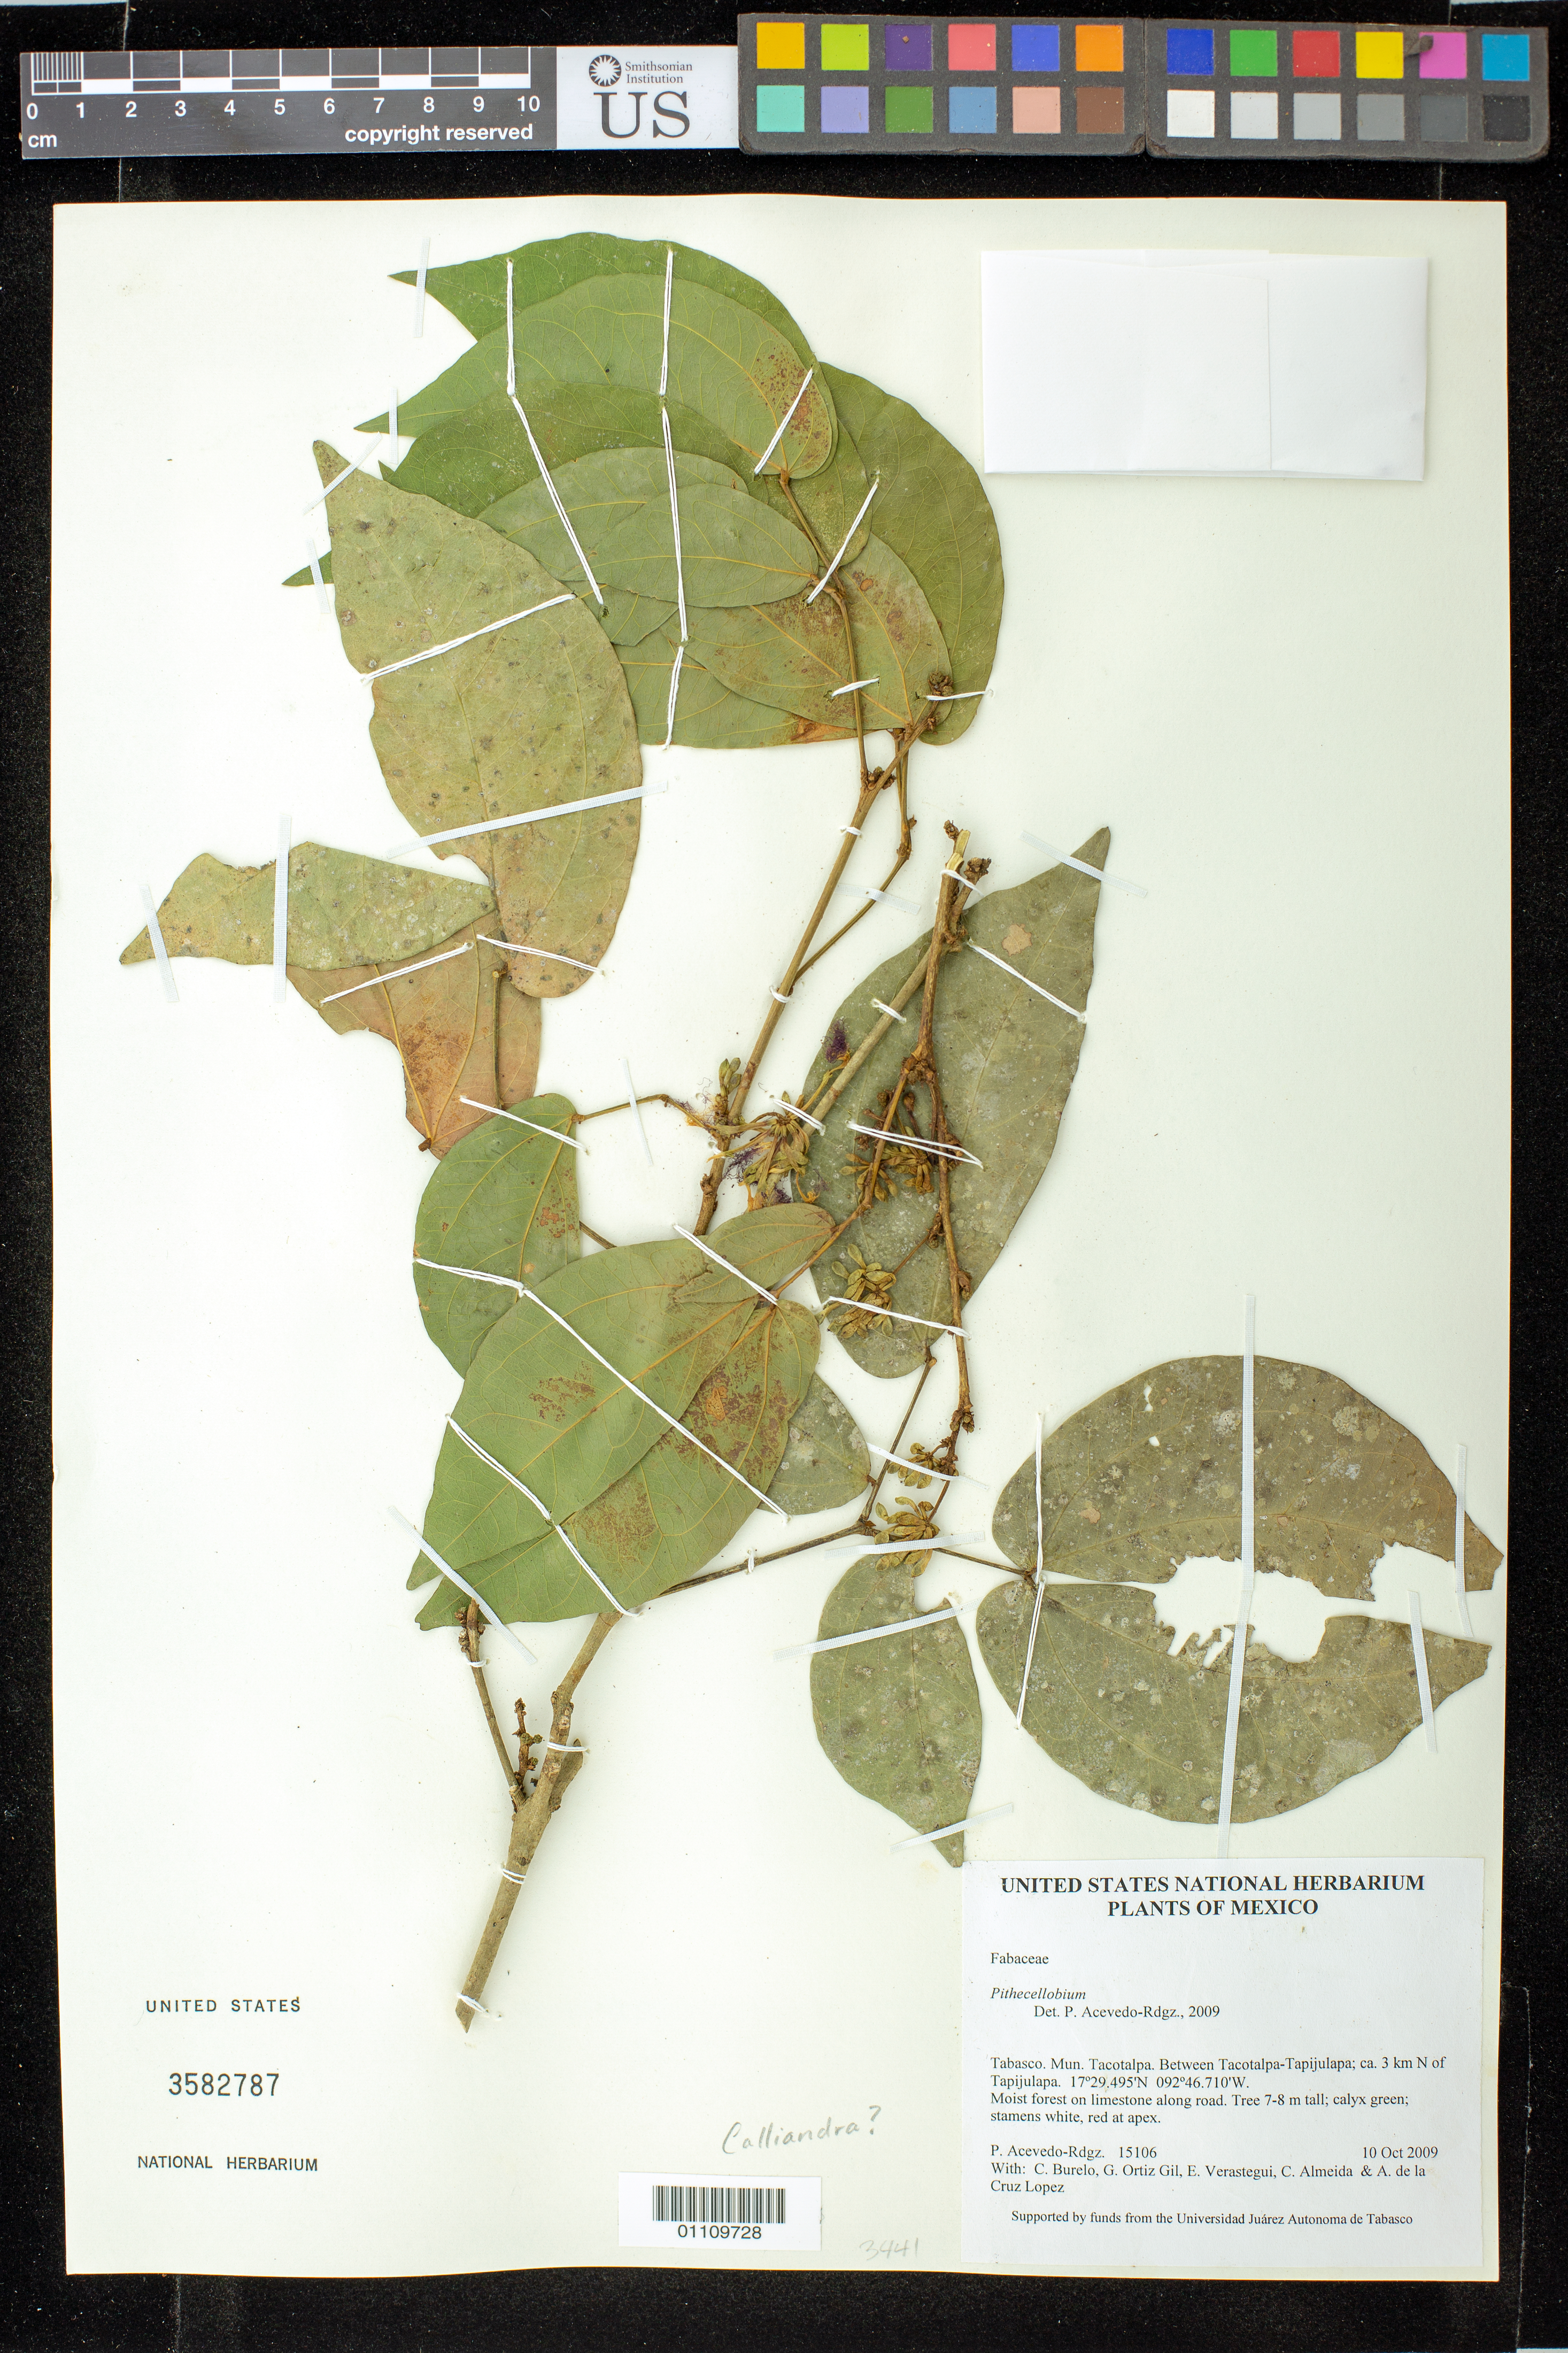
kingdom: Plantae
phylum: Tracheophyta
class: Magnoliopsida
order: Fabales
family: Fabaceae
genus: Calliandra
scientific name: Calliandra ricoana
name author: H.M. Hern. & Duno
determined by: Strong, Mark T., (BOT), Smithsonian Institution - National Museum of Natural History (UNITED STATES)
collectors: P. Acevedo-Rodr., C. Burelo, G. Ortiz, E. Verastegui, C. Almeida & A. de la Cruz Lopez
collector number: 15106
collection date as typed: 10 Oct 2009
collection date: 2009-10-10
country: Mexico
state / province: Tabasco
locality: Mun. Tacotalpa. Between Tacotalpa-Tapijulapa; ca. 3 km N of Tapijulapa.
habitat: Moist forest on limestone along road.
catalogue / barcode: US 3582787